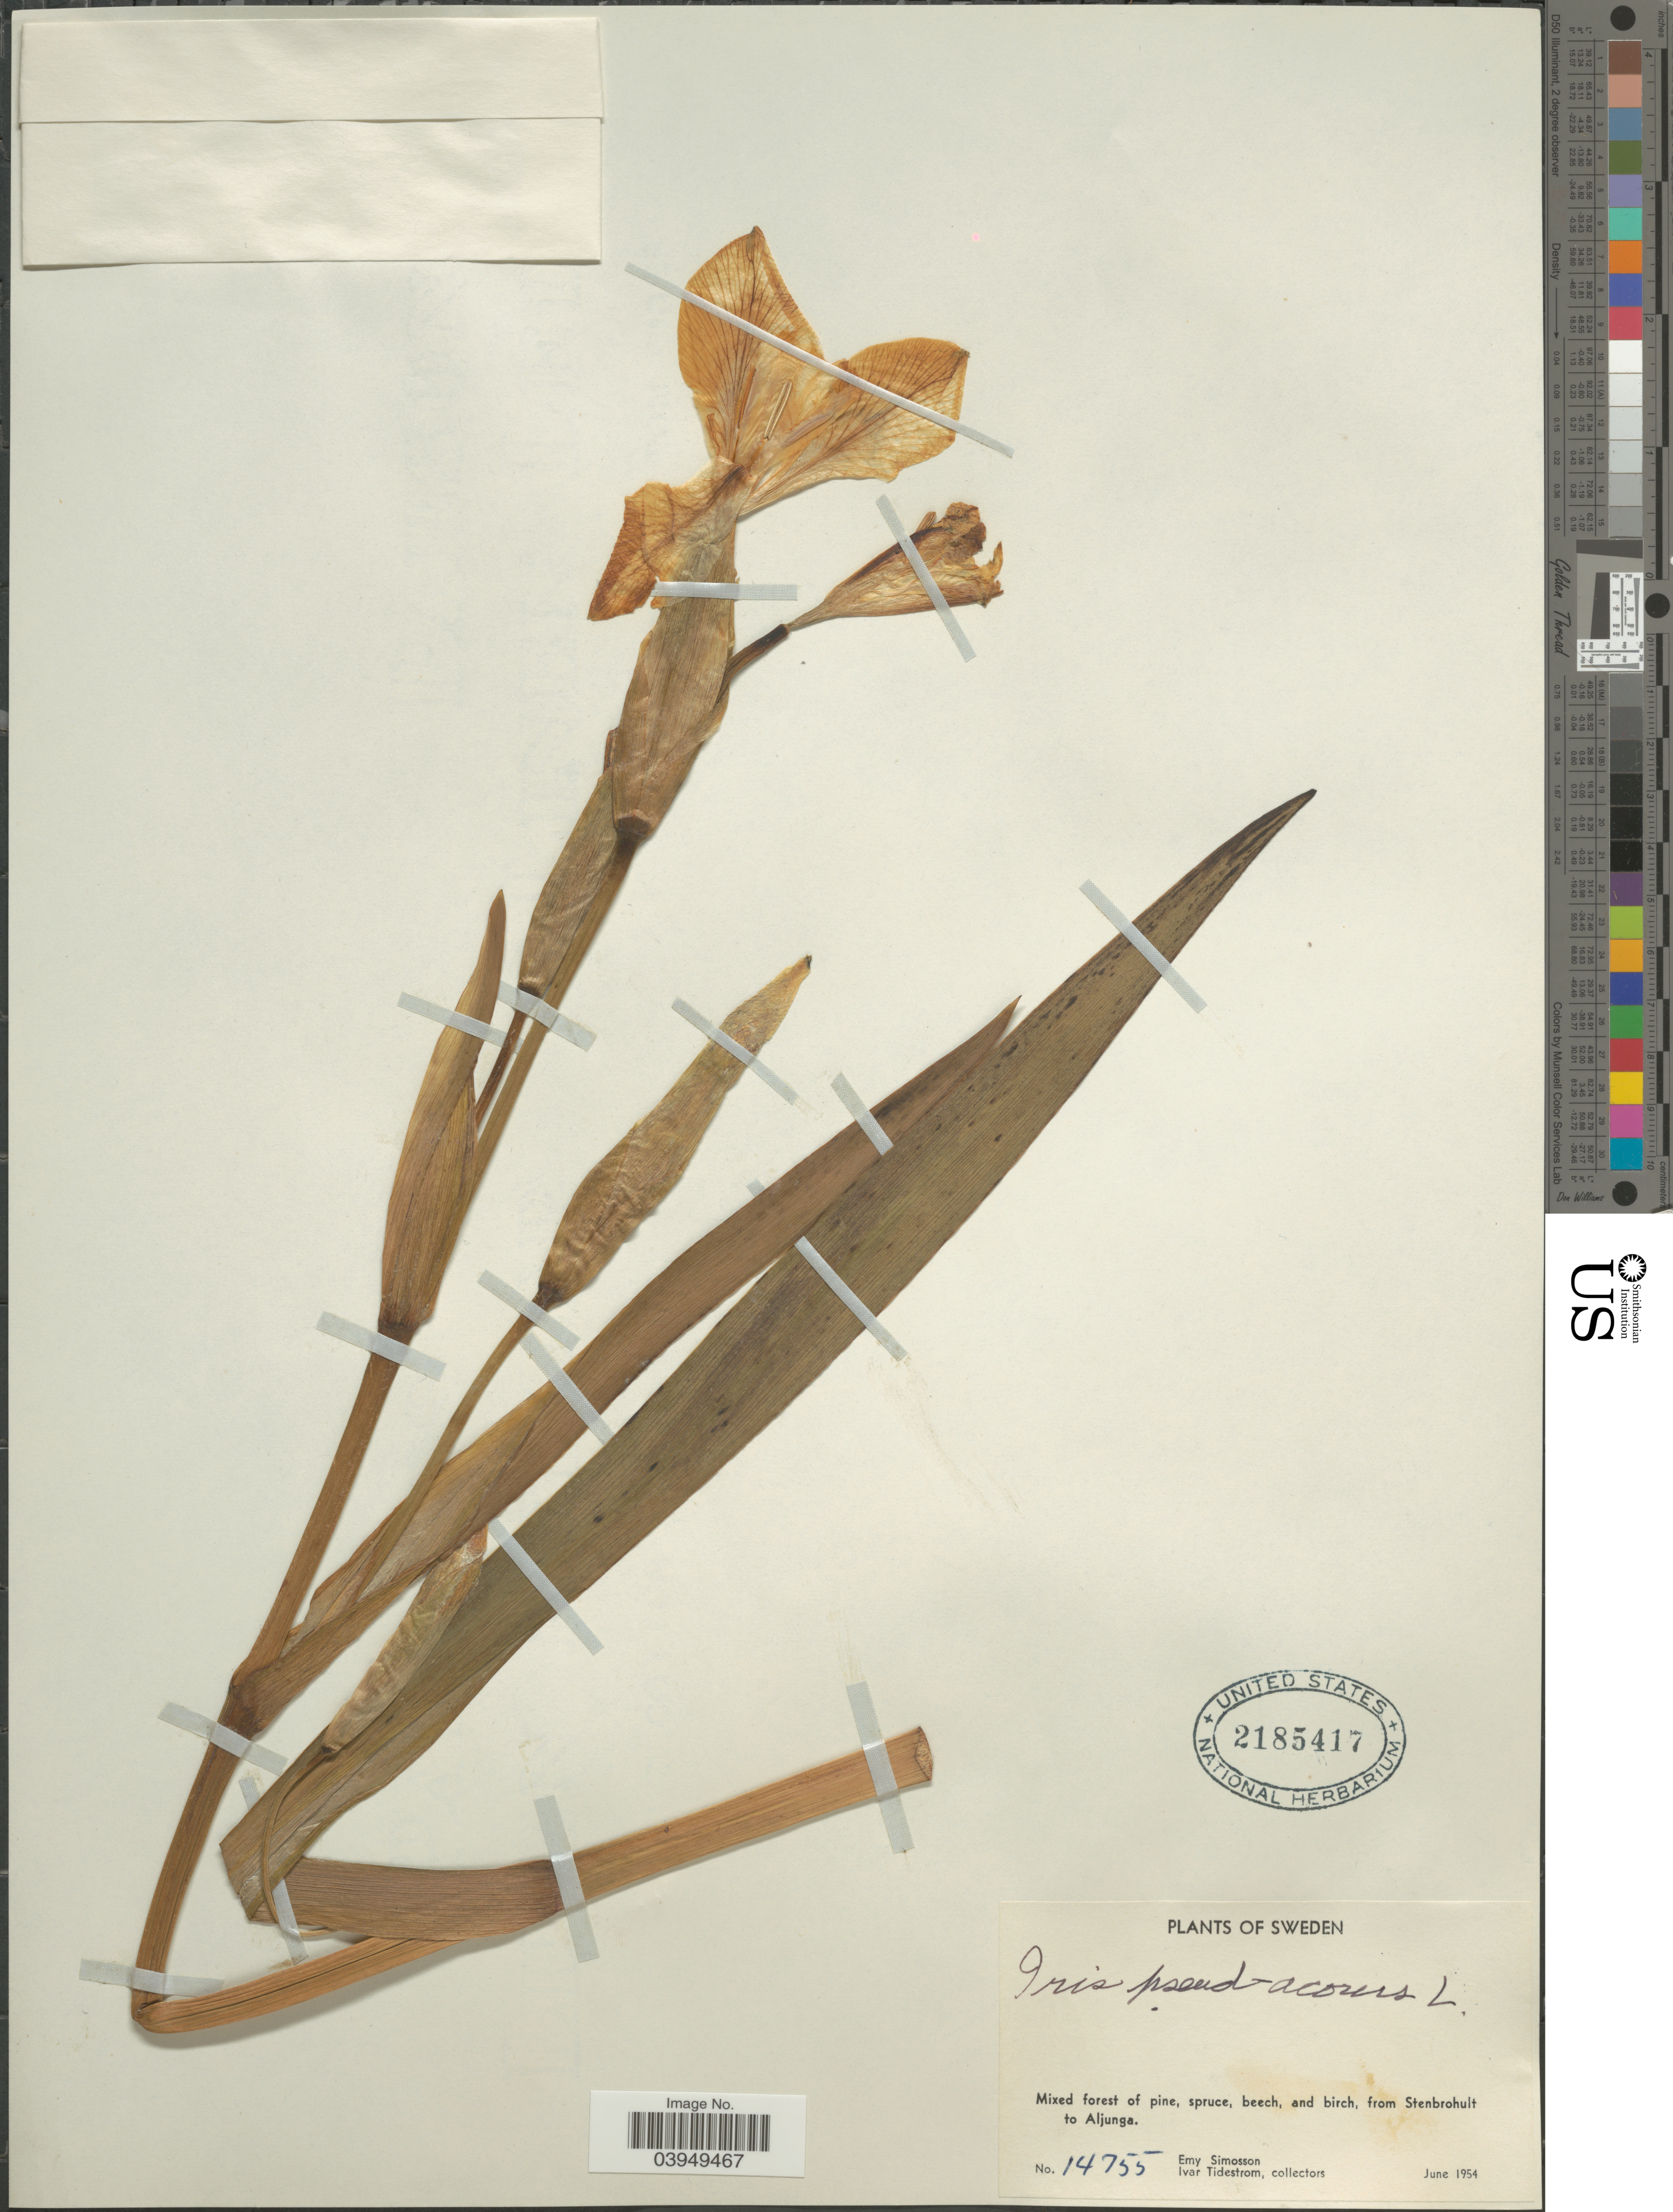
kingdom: Plantae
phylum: Tracheophyta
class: Liliopsida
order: Asparagales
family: Iridaceae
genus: Iris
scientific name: Iris pseudacorus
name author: L.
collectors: E. Simosson & I. F. Tidestrom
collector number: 14755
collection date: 1954-06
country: Sweden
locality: Mixed forest of pine, spruce, beech, and birch, from Stenbrohult to Aljunga.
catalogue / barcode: US 2185417